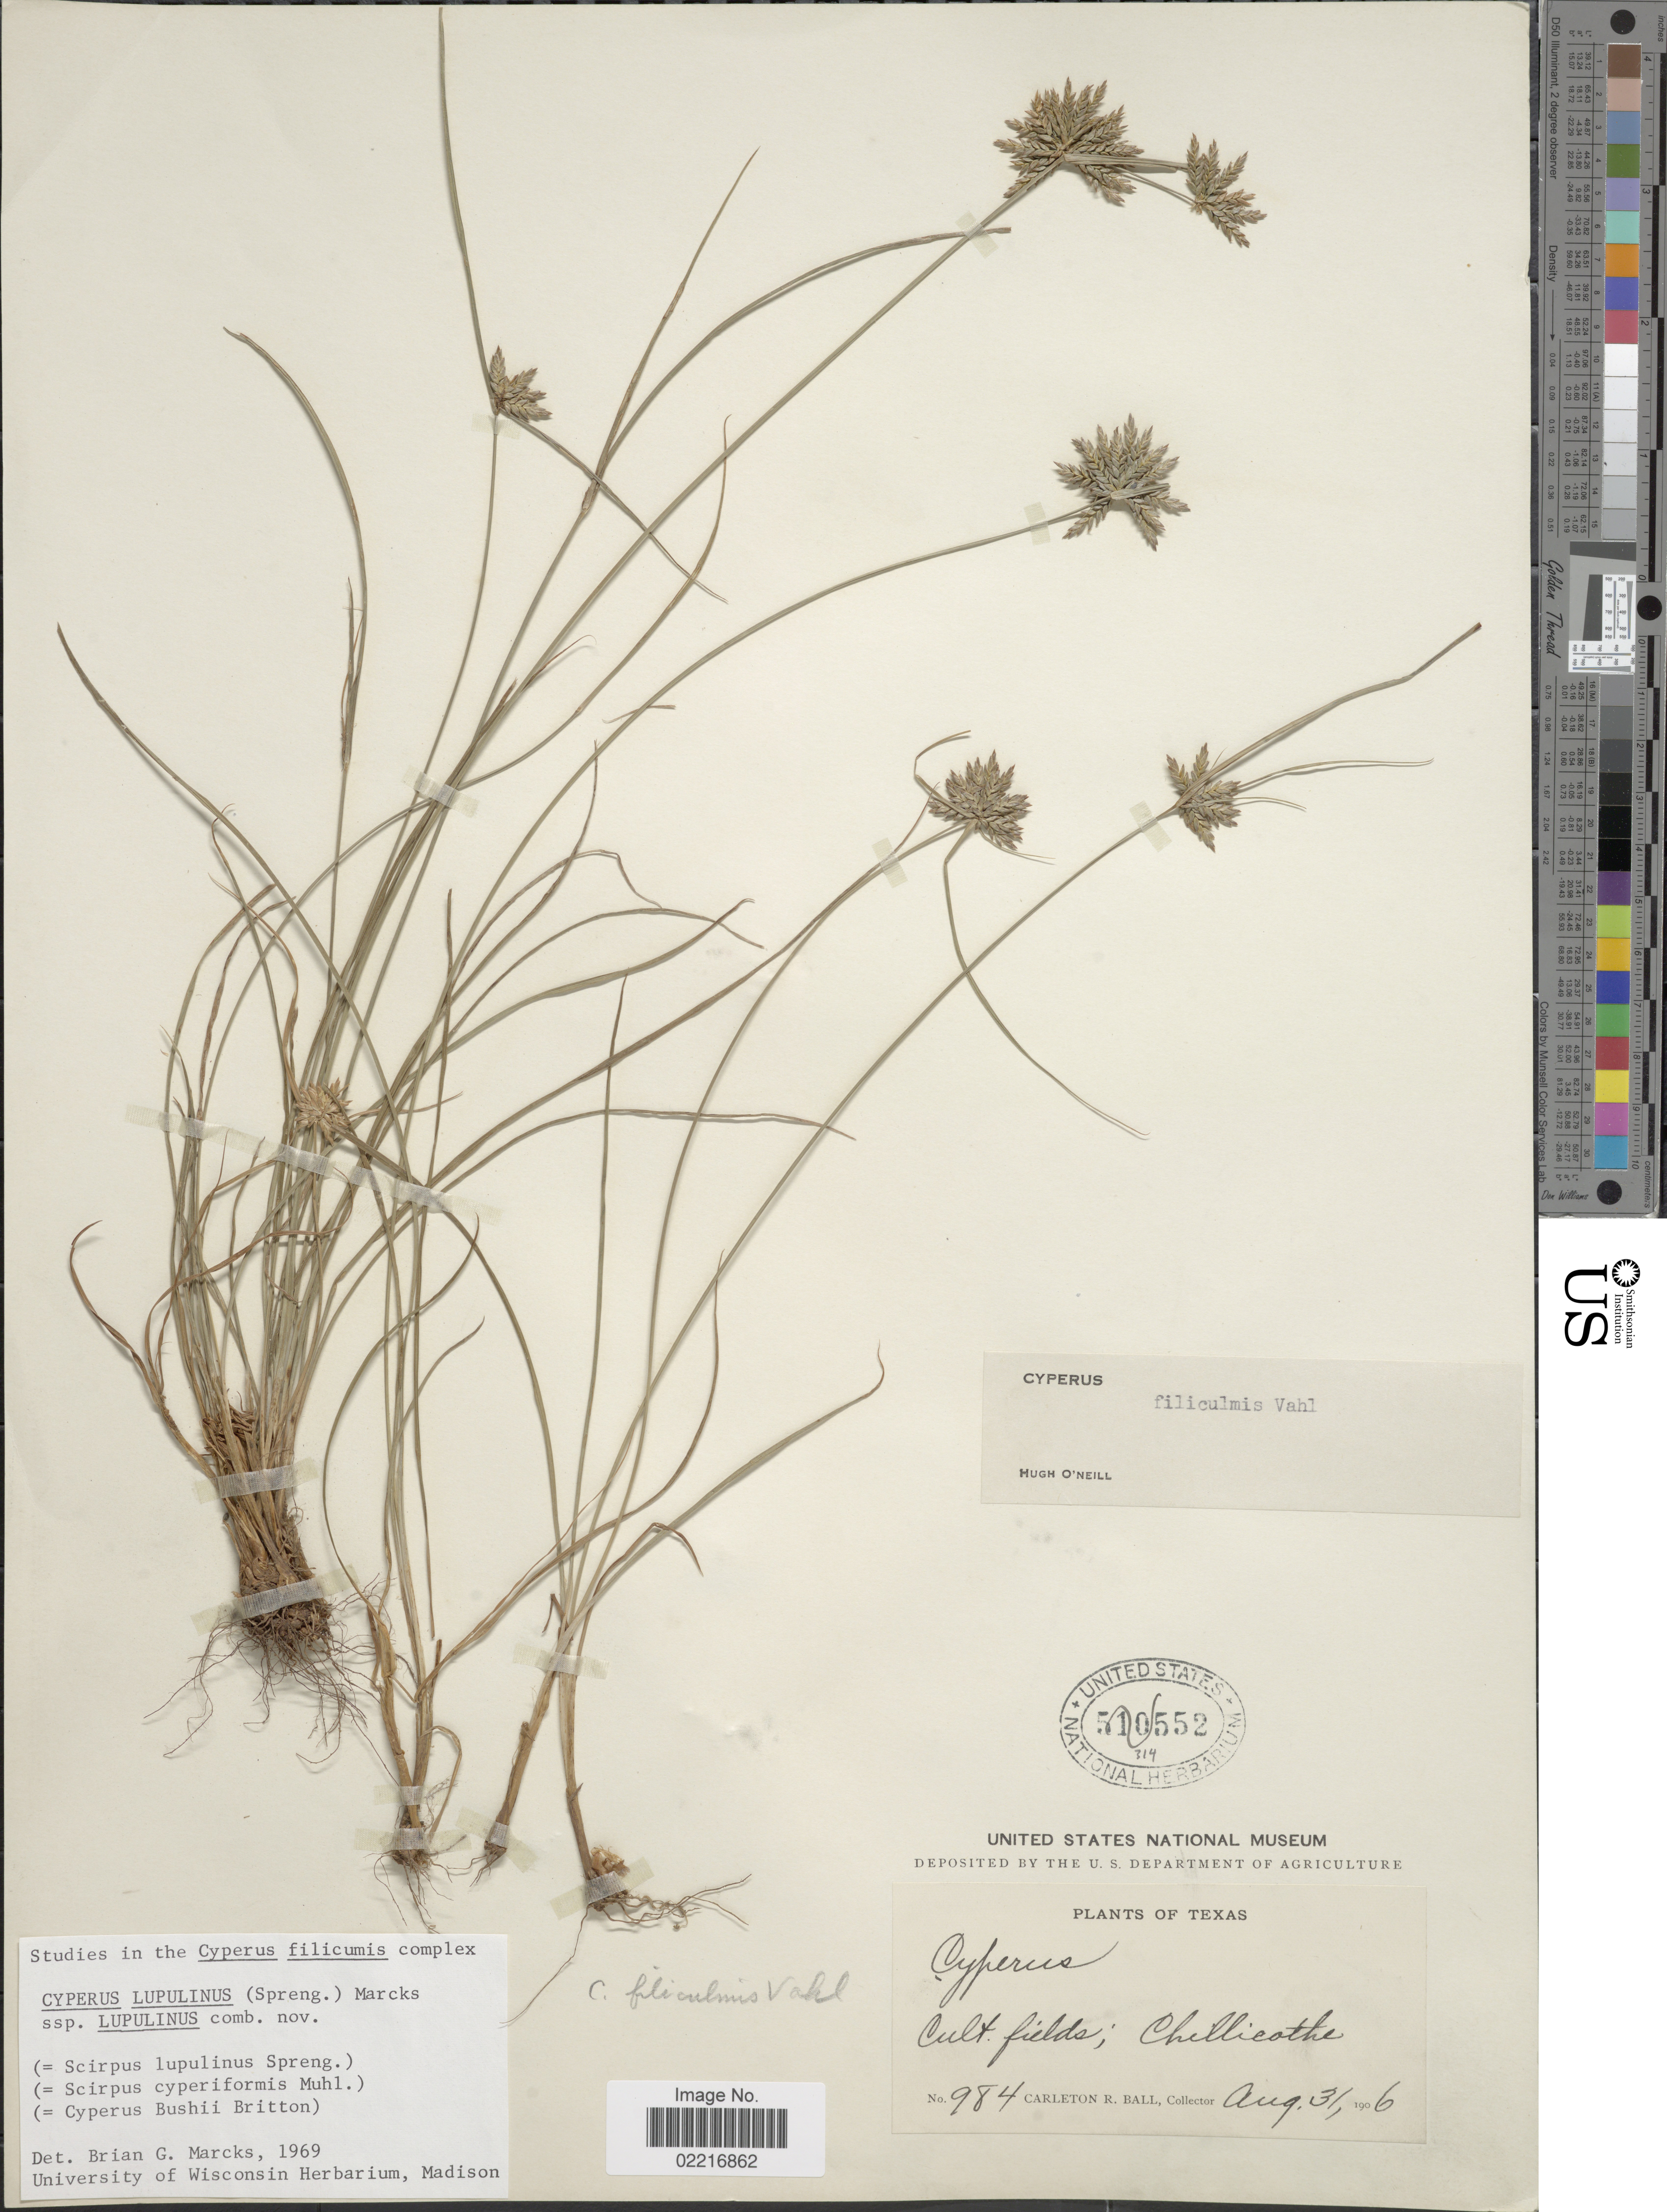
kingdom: Plantae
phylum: Tracheophyta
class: Liliopsida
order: Poales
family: Cyperaceae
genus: Cyperus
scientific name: Cyperus lupulinus subsp. lupulinus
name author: (Spreng.) Marcks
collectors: C. R. Ball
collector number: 984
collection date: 1906-08-31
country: United States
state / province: Texas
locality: Chillicothe